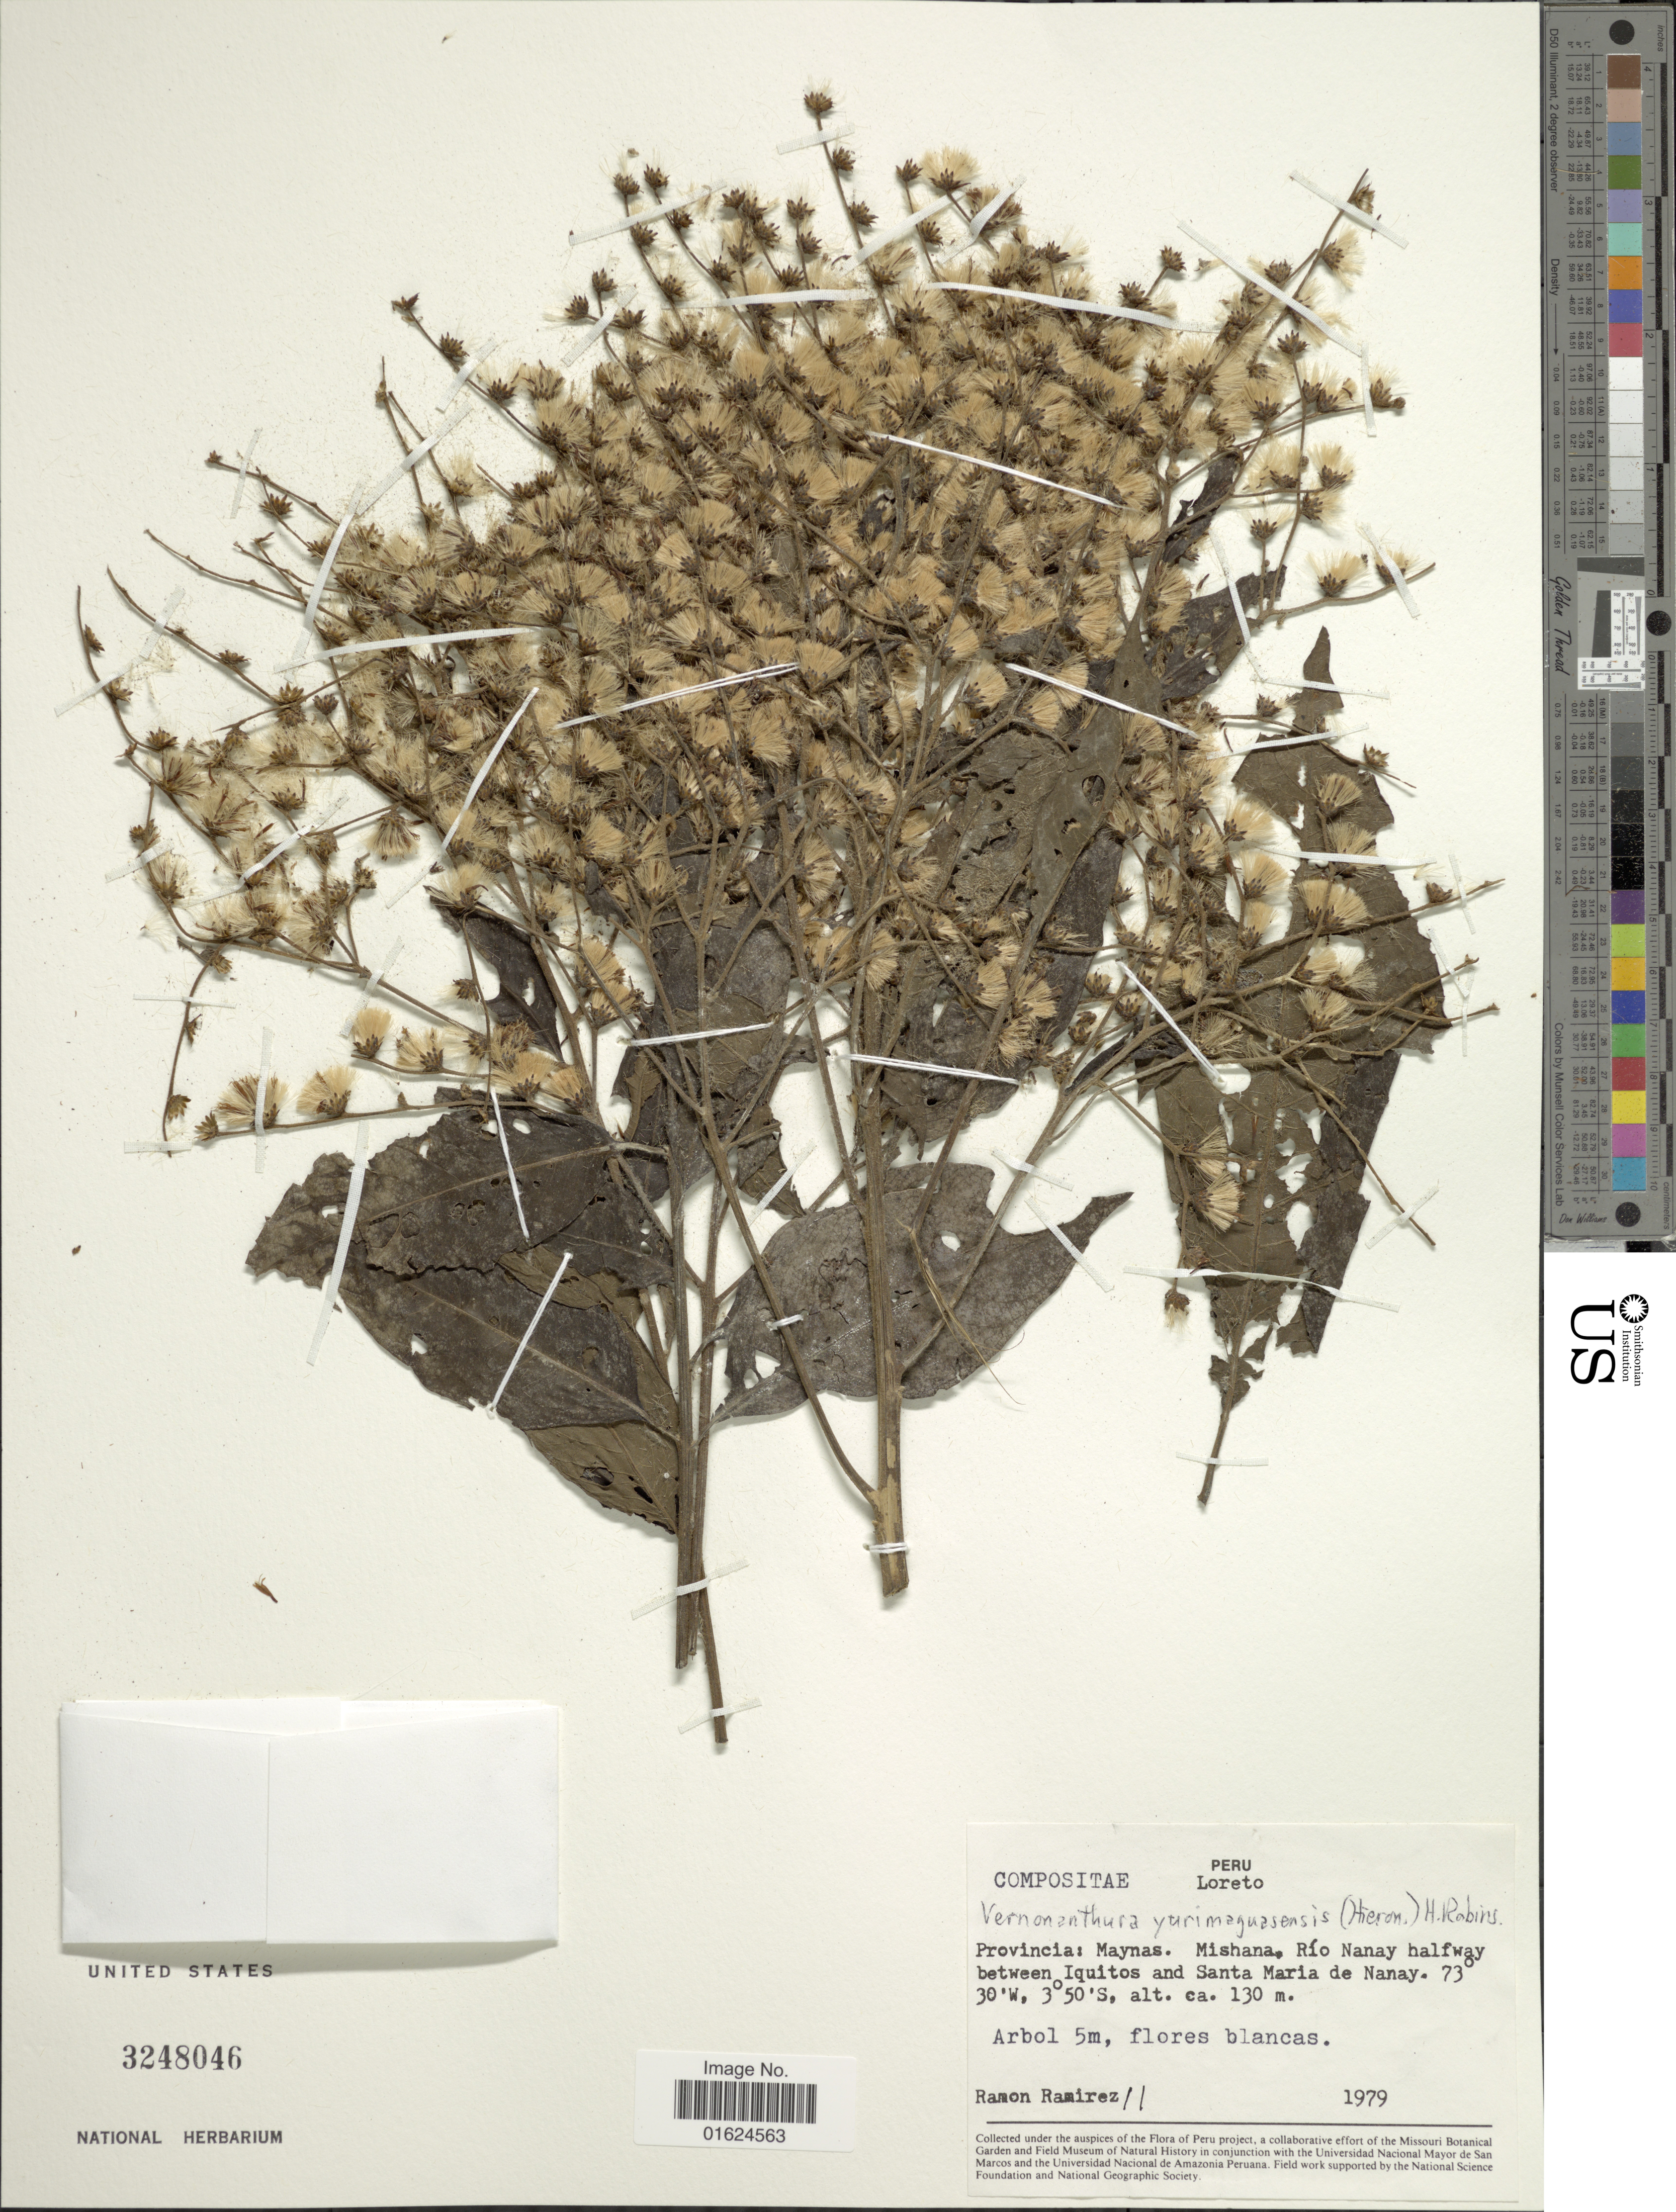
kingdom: Plantae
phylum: Tracheophyta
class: Magnoliopsida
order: Asterales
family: Asteraceae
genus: Vernonanthura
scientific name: Vernonanthura patens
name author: (Kunth) H. Rob.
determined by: Renon, Polla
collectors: R. Ramirez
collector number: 11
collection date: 1979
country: Peru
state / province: Loreto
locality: Province: Maynas. Mishana, Río Nanay halfway between Iquitos and Santa Maria de Nanay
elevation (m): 130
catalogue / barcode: US 3248046